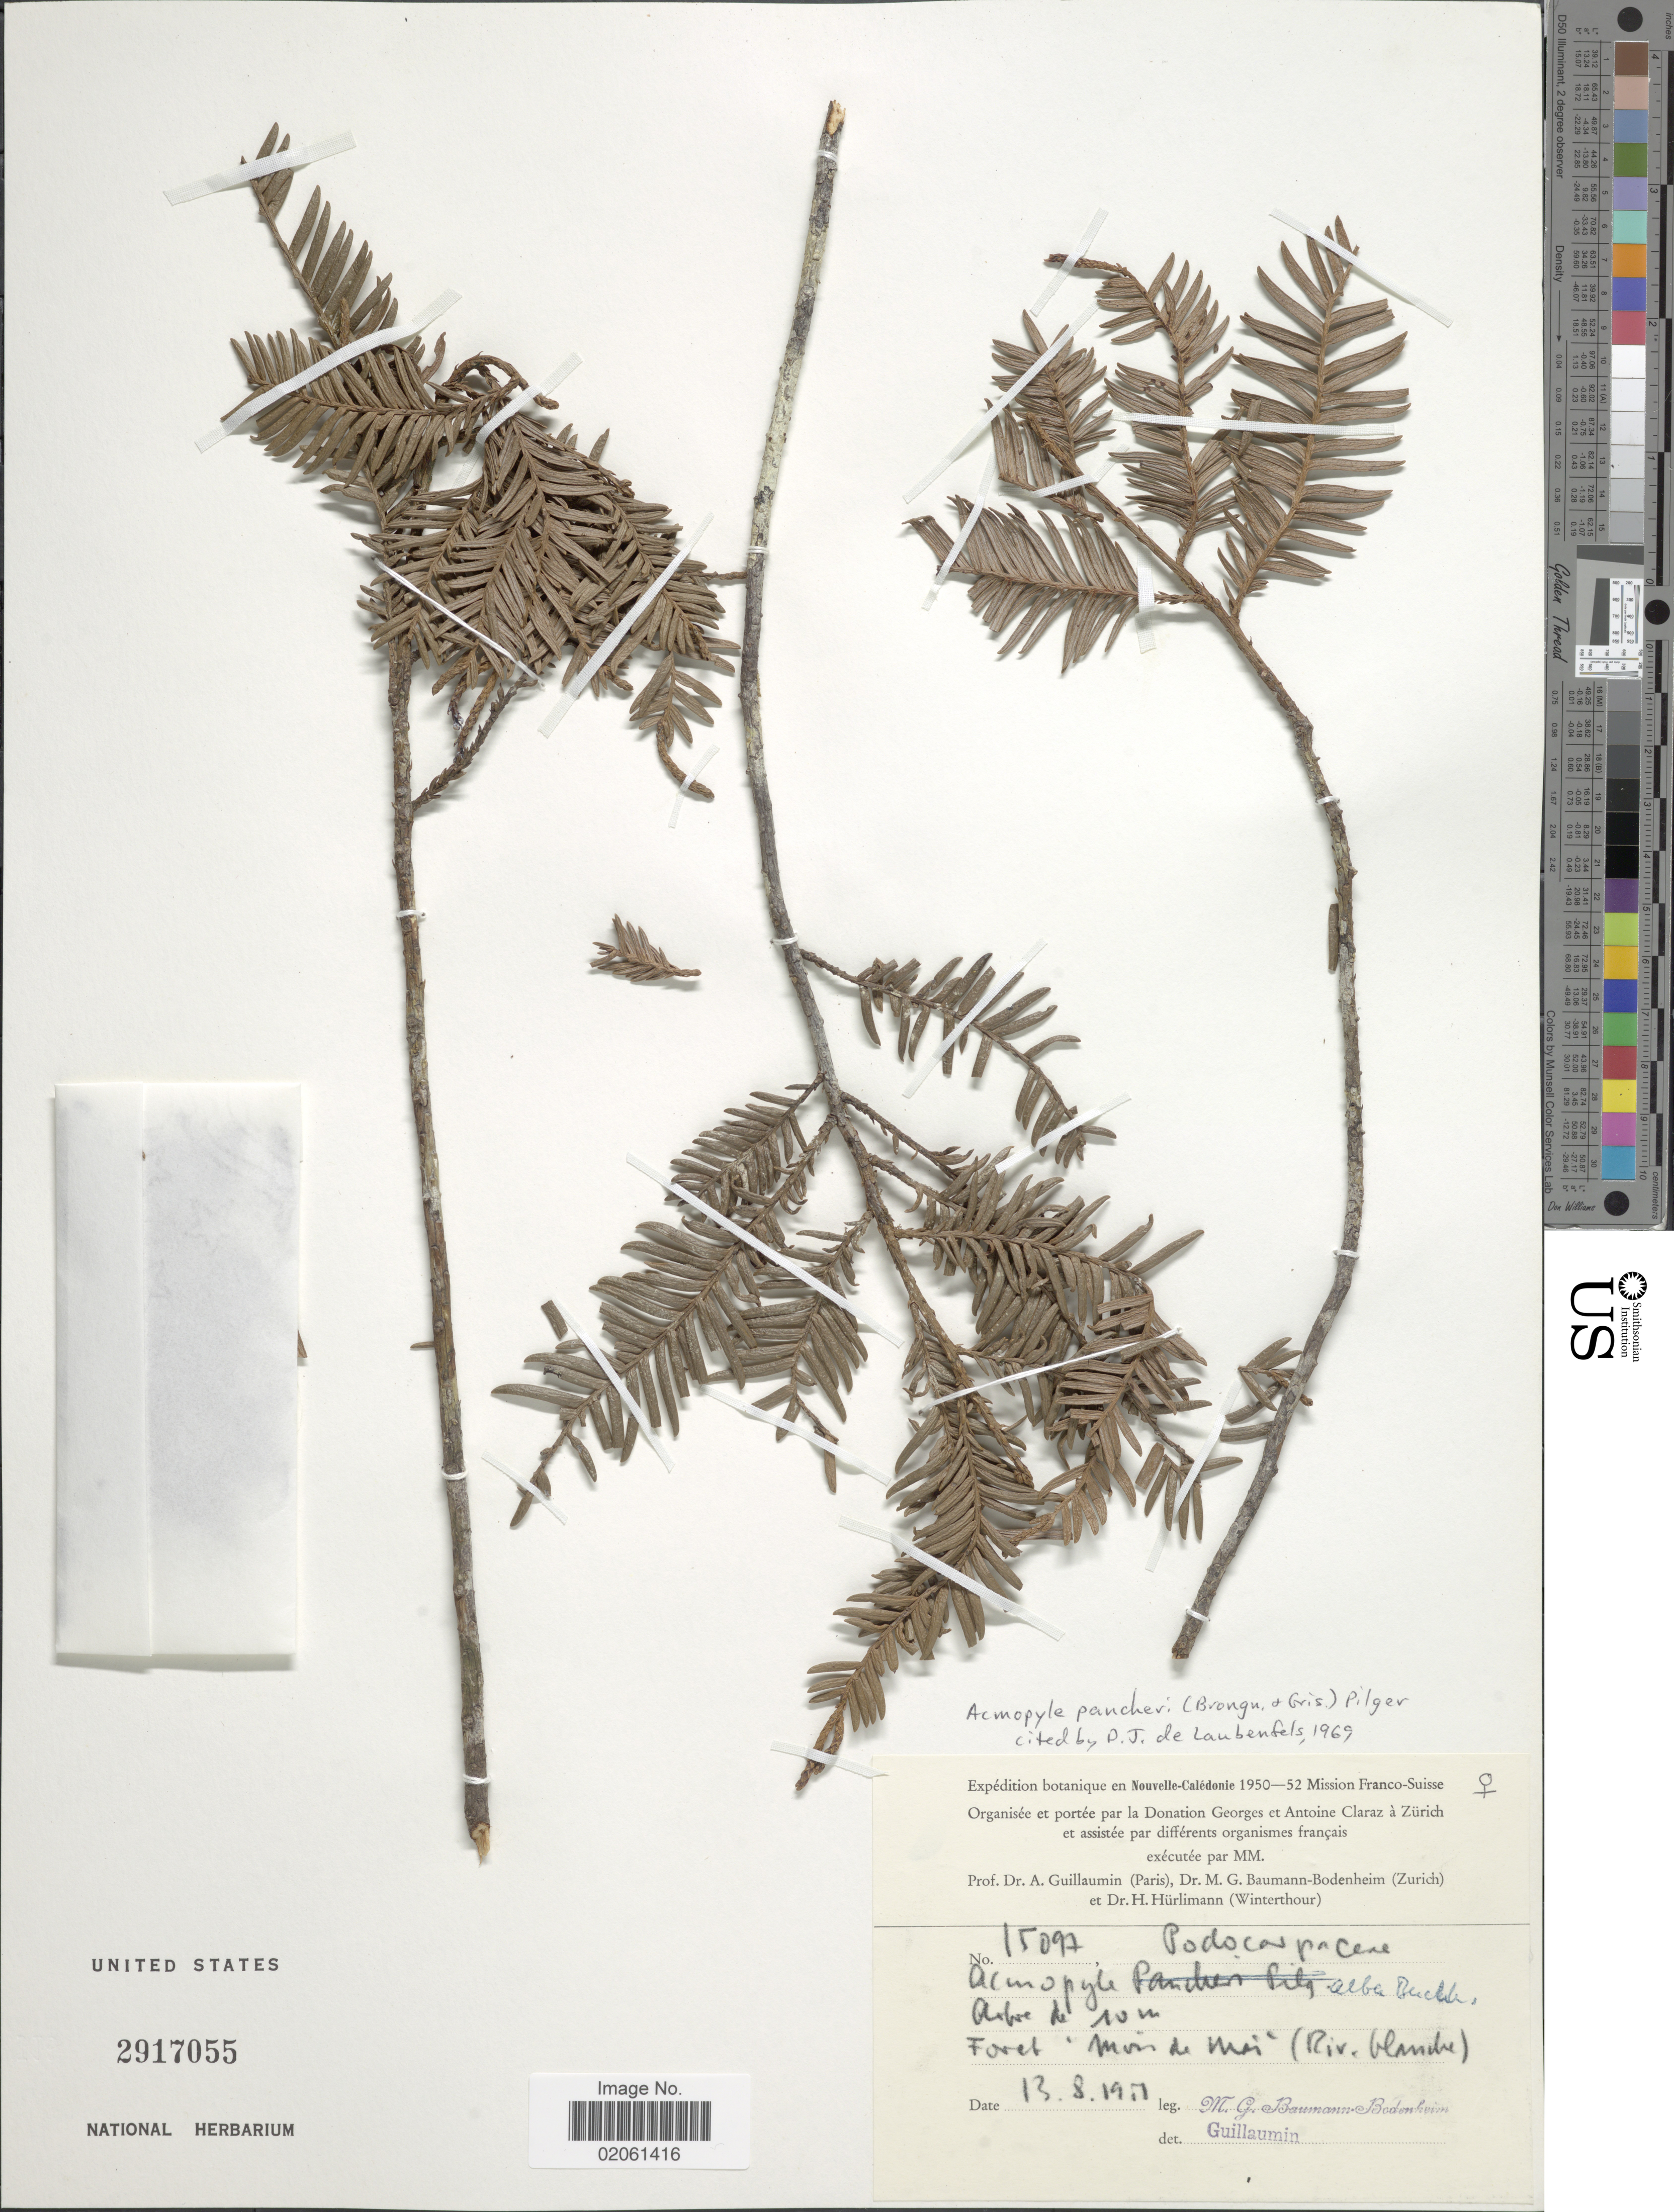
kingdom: Plantae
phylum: Tracheophyta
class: Pinopsida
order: Pinales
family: Podocarpaceae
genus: Acmopyle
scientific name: Acmopyle pancheri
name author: (Brongn. & Gris) Pilg.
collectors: M. G. Baumann-Bodenheim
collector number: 15097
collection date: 1951-08-13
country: New Caledonia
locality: Foret Mois de Mai (Riv. blanche)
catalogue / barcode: US 2917055